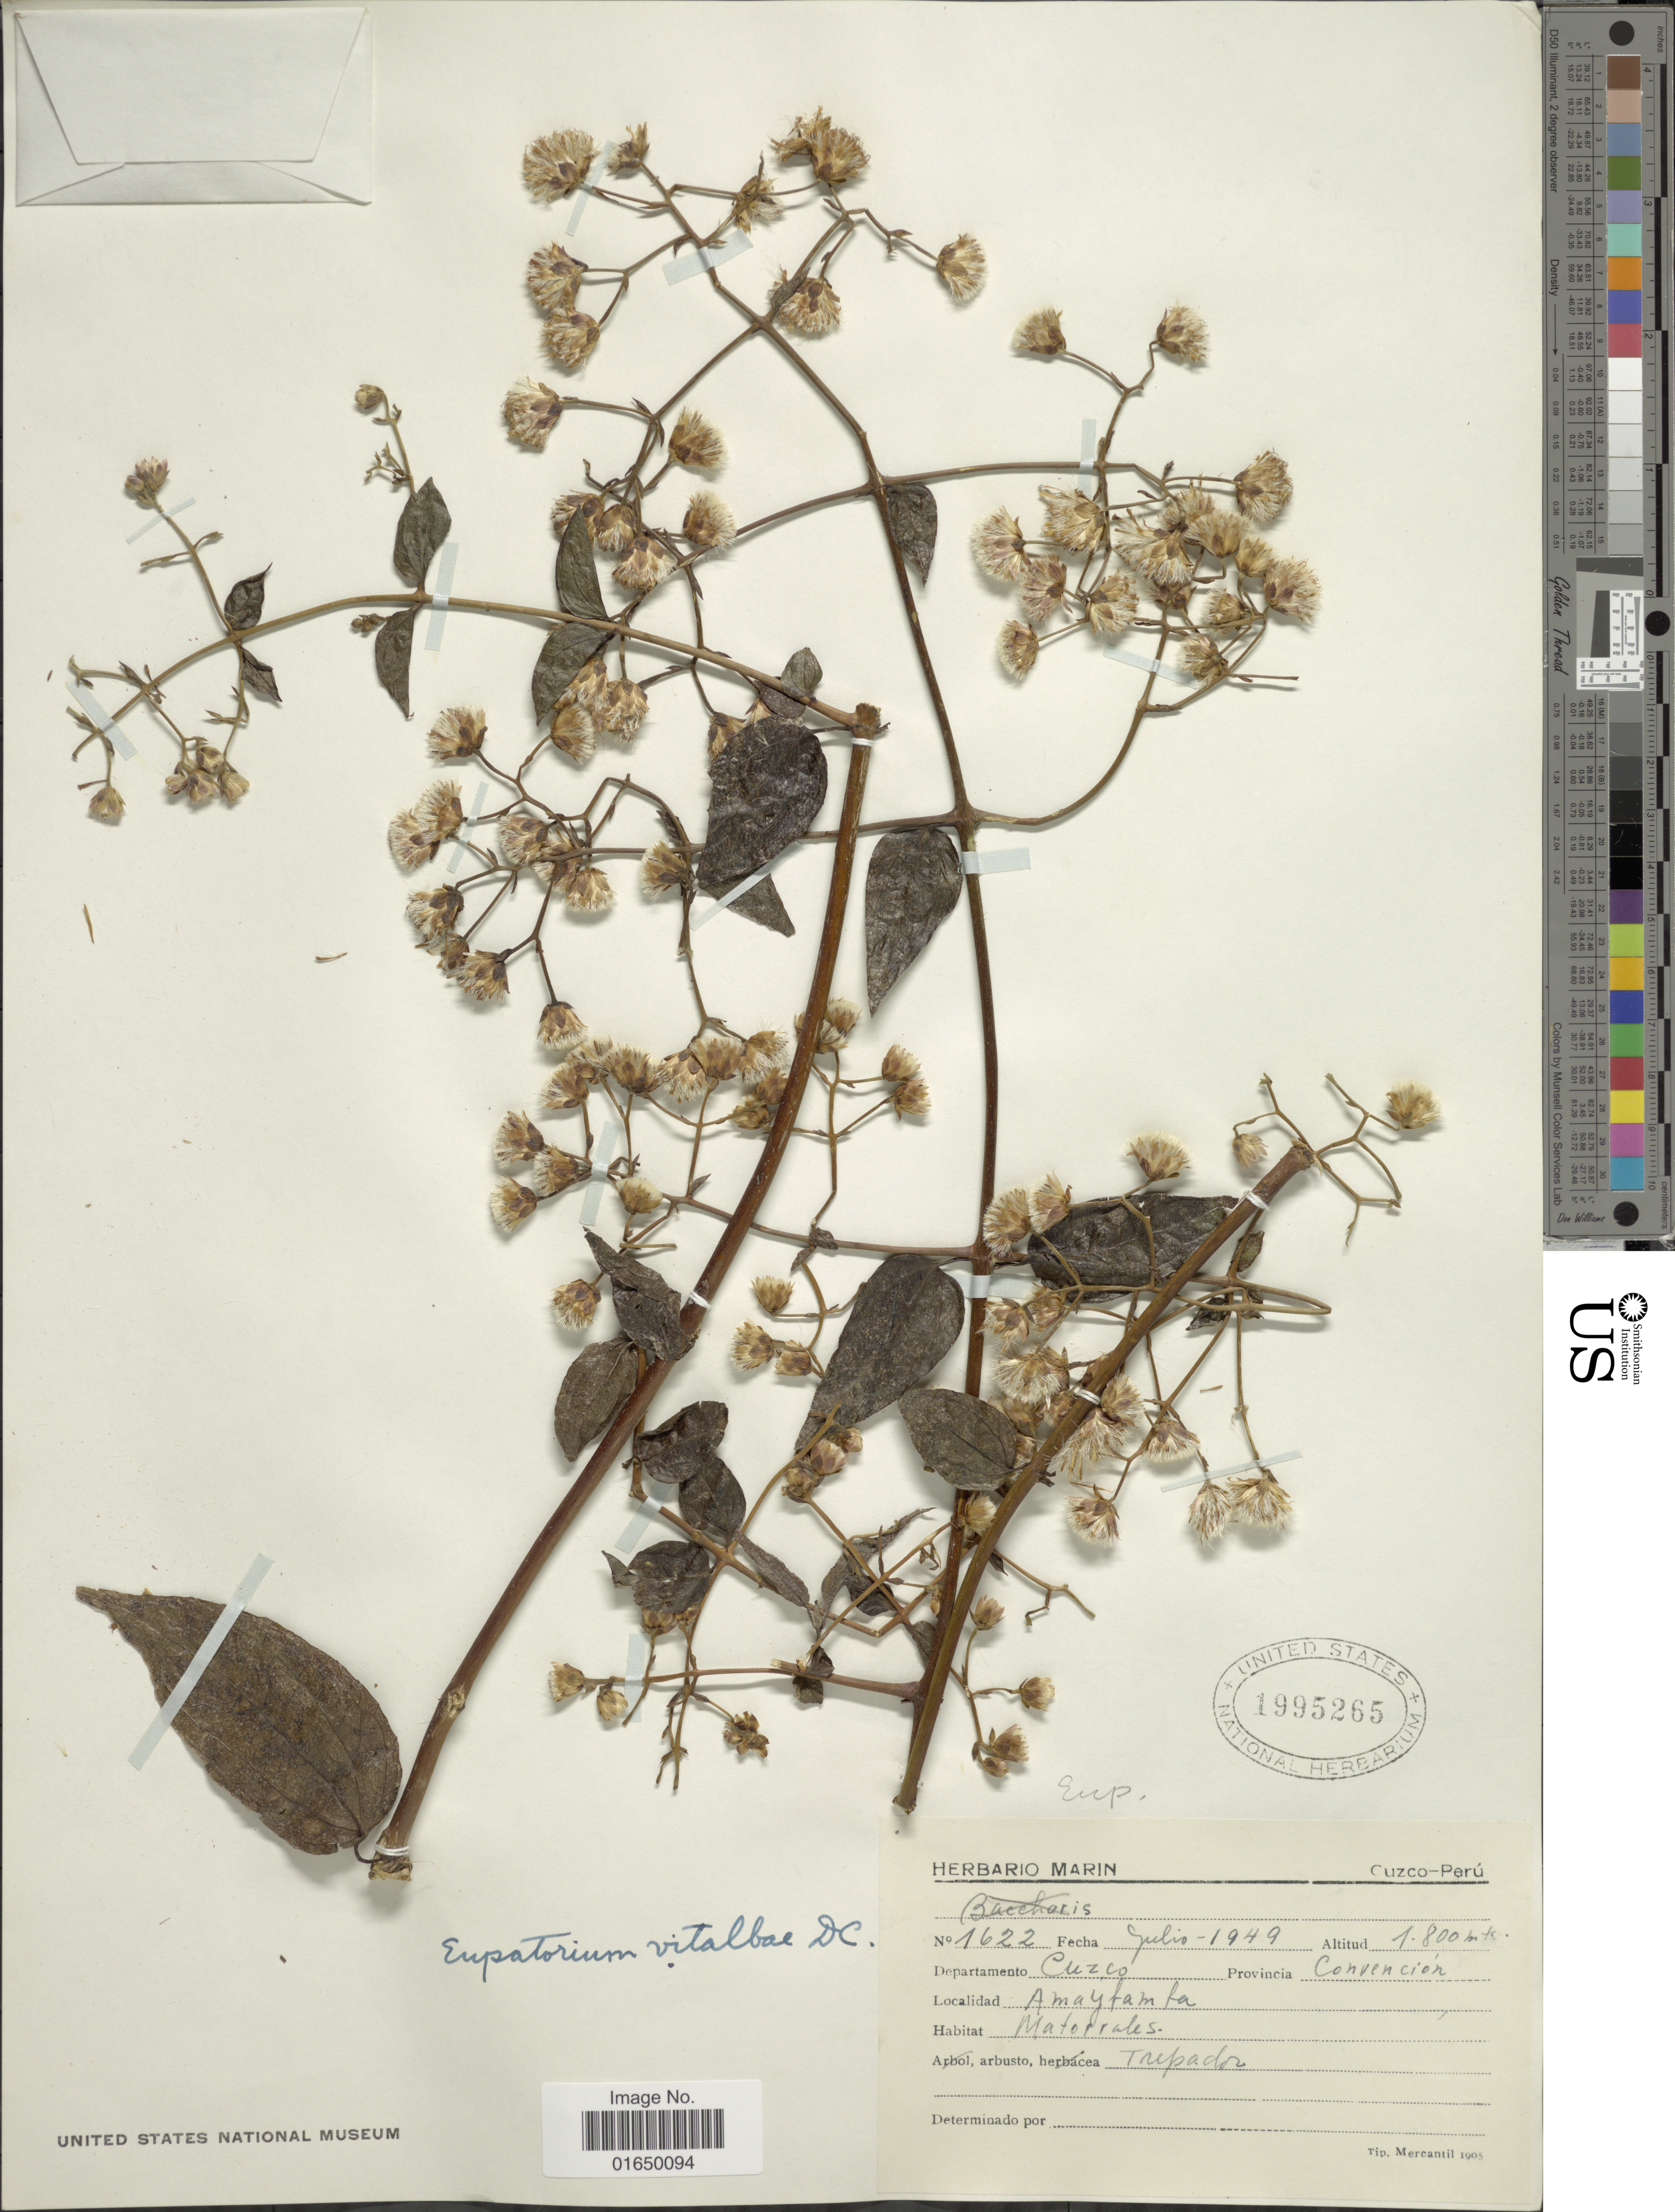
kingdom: Plantae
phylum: Tracheophyta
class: Magnoliopsida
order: Asterales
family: Asteraceae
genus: Heterocondylus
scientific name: Heterocondylus vitalbae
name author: (DC.) R.M. King & H. Rob.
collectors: ex herb. Marin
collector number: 1622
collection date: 1949-07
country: Peru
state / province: Cusco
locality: Departamento Cuzco, Provincia Convención, Amaytamba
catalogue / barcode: US 1995265